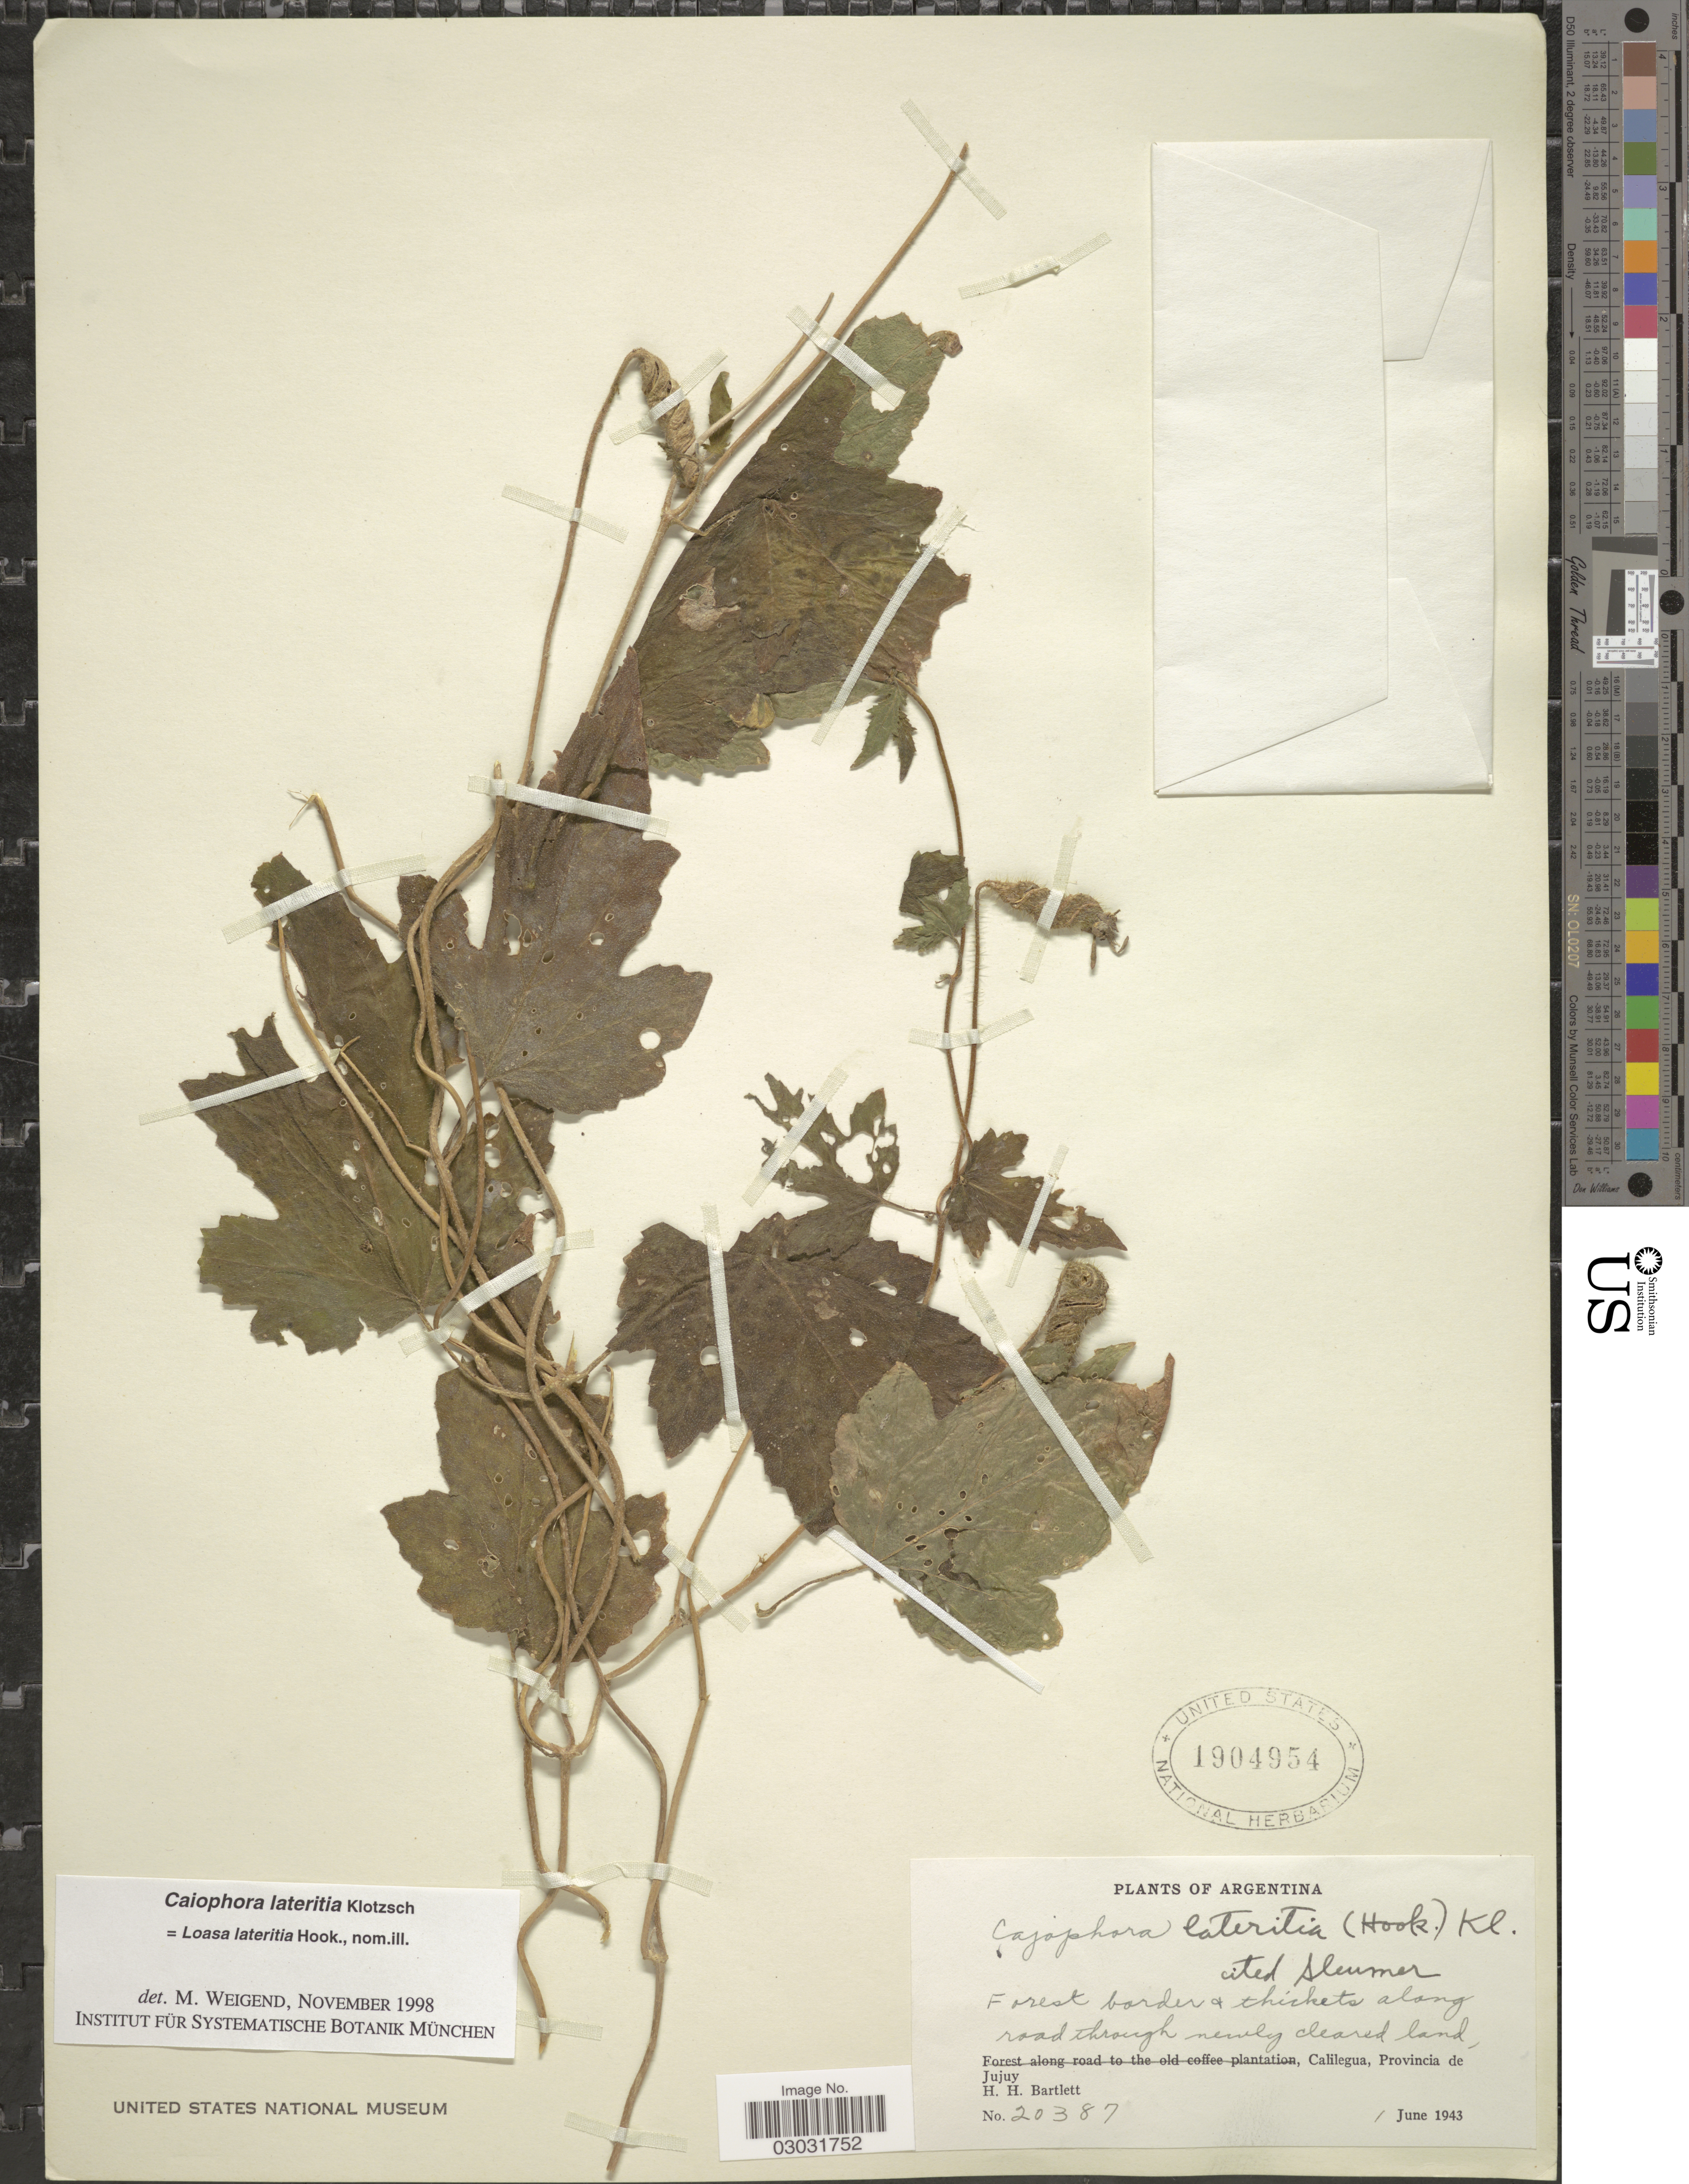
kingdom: Plantae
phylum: Tracheophyta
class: Magnoliopsida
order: Cornales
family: Loasaceae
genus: Caiophora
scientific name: Caiophora lateritia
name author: Klotzsch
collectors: H. H. Bartlett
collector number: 20387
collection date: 1943-06-01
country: Argentina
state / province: Jujuy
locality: Calilegua. Along road through nearly cleared land.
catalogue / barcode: US 1904954